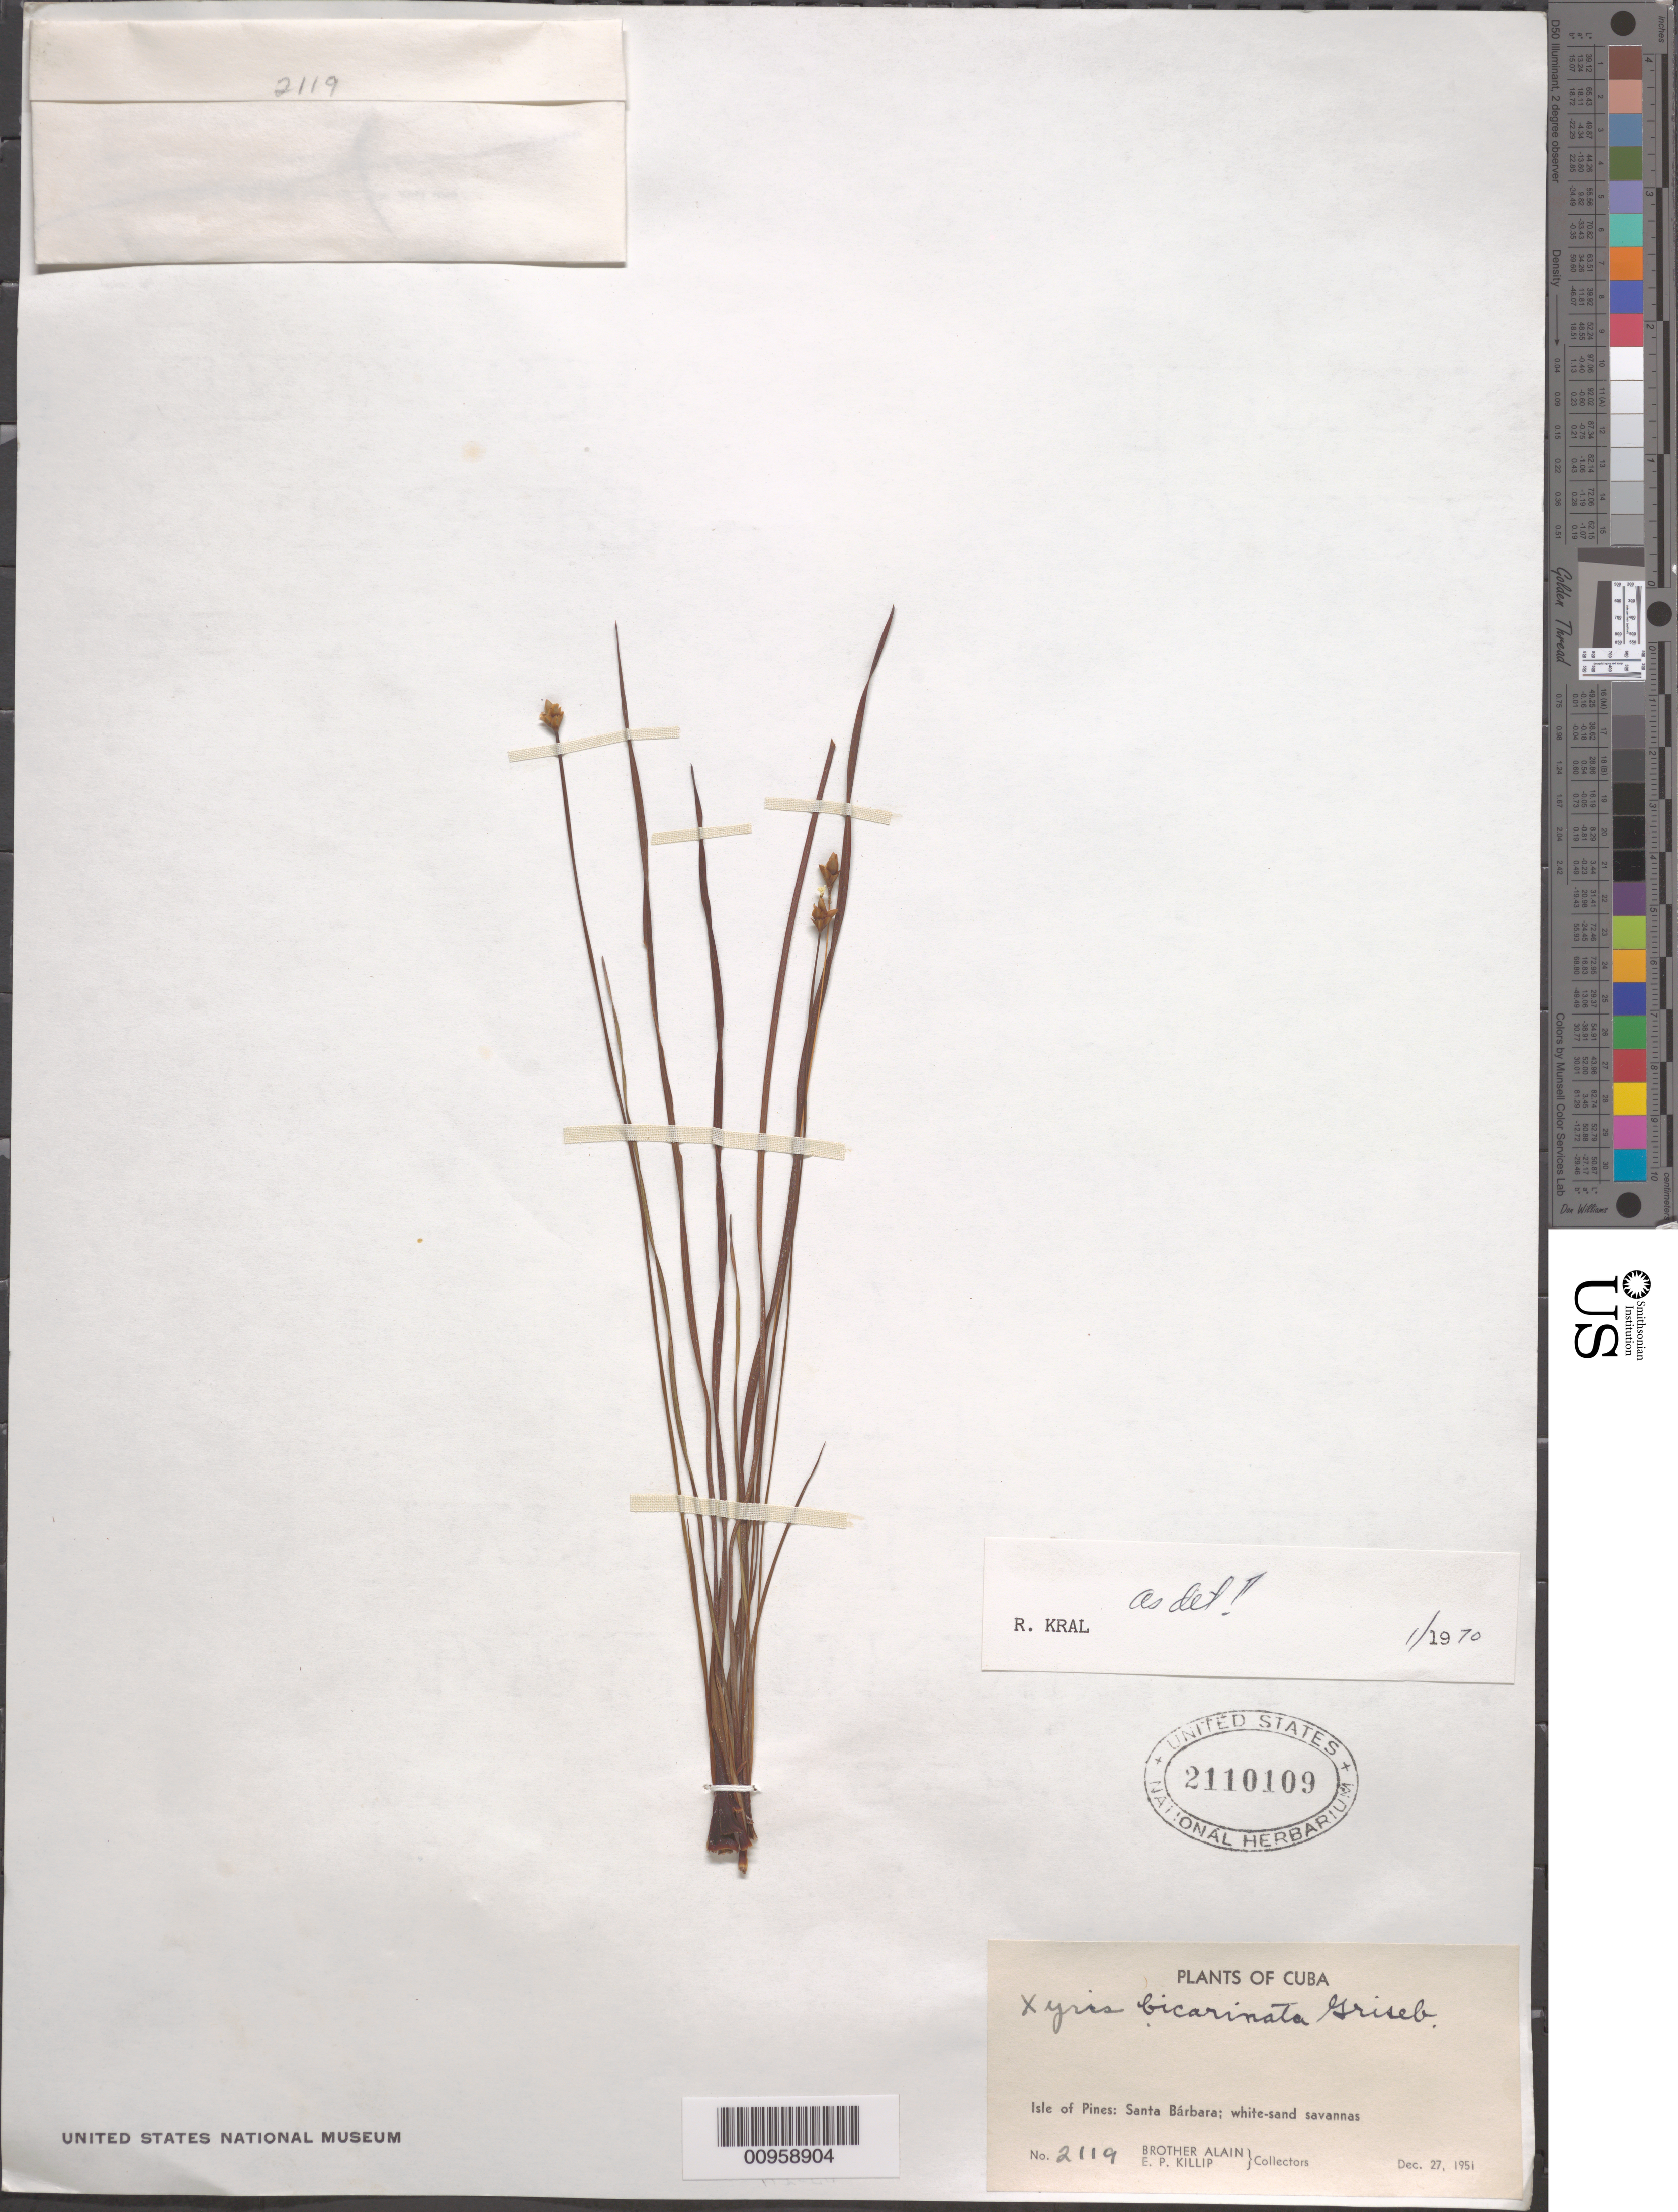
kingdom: Plantae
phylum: Tracheophyta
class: Liliopsida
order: Poales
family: Xyridaceae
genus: Xyris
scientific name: Xyris bicarinata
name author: Griseb.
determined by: Kral, Robert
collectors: A. H. Liogier & E. P. Killip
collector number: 2119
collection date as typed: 27 Dec 1951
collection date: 1951-12-27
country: Cuba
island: Isla de la Juventud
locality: Isle of Pines, Santa Bárbara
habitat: White-sand savannas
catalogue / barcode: US 2110109